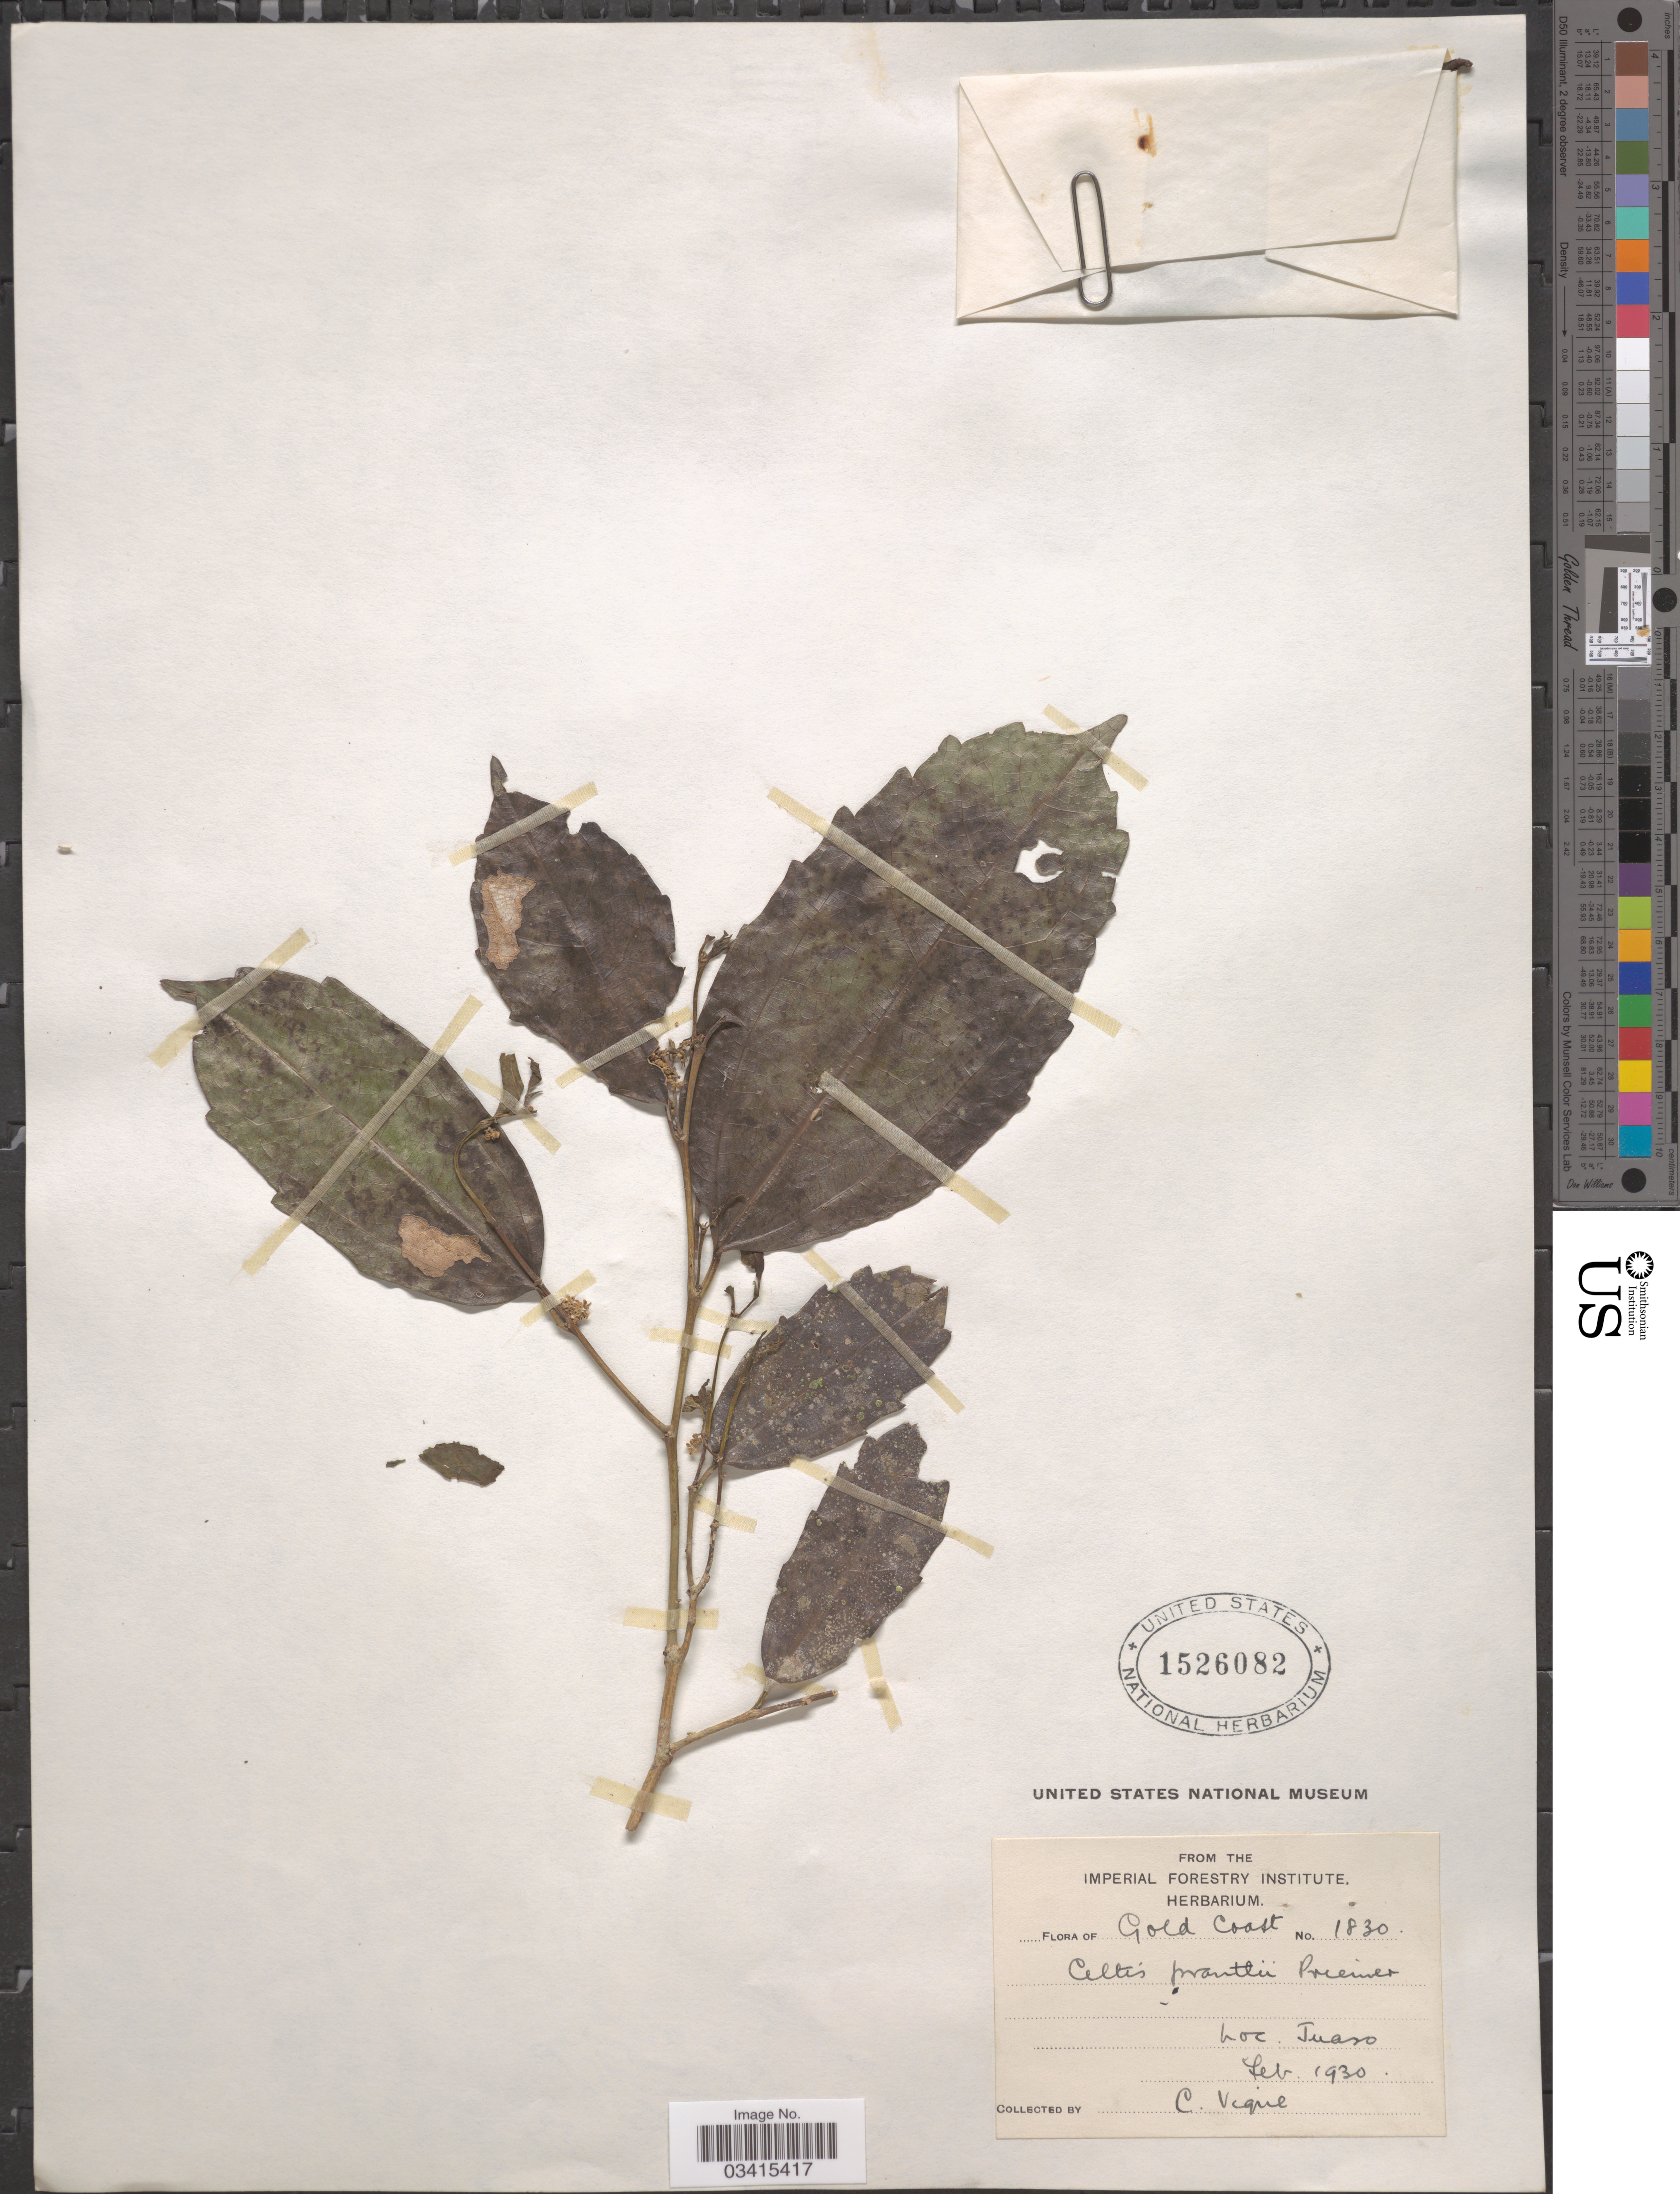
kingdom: Plantae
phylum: Tracheophyta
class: Magnoliopsida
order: Rosales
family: Cannabaceae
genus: Celtis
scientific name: Celtis prantlii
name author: Priemer ex Engl.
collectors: C. Vique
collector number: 1830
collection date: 1930-02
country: Ghana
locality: Gold Coast. Tuaso.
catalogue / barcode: US 1526082